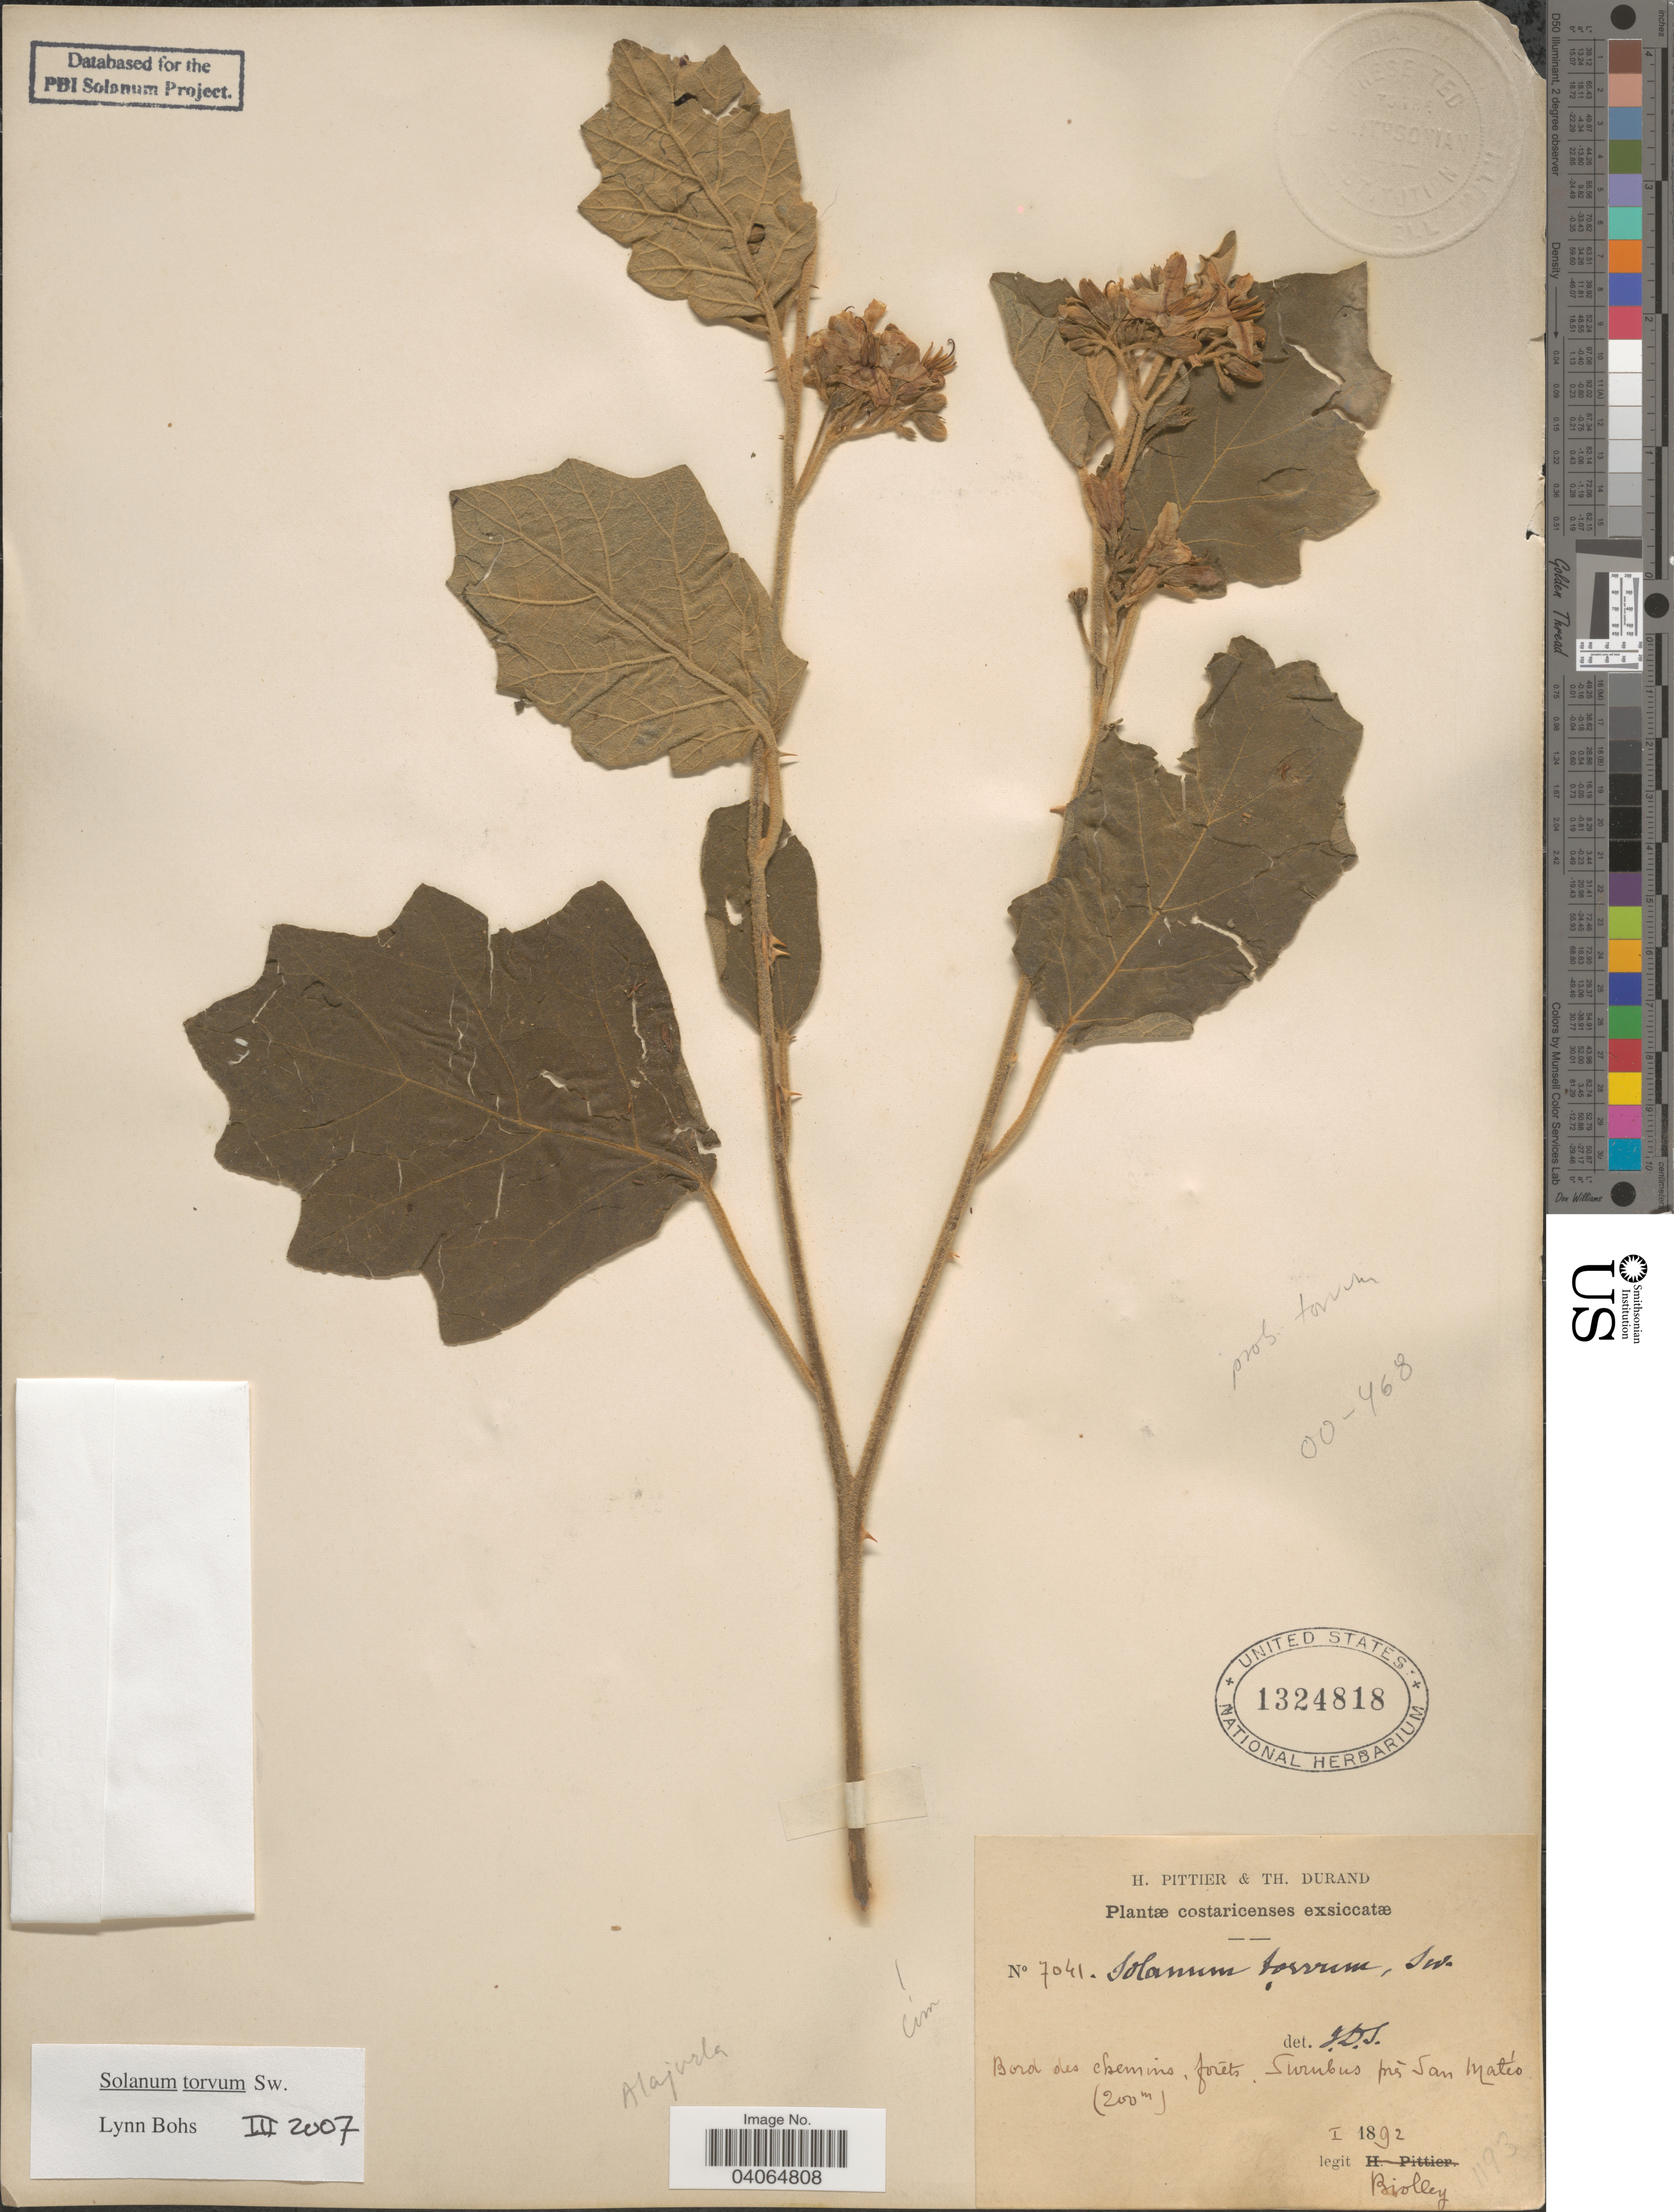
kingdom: Plantae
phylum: Tracheophyta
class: Magnoliopsida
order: Solanales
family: Solanaceae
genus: Solanum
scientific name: Solanum torvum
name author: Sw.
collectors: Biolley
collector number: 7041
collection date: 1892-01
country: Costa Rica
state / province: Alajuela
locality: Bord des chemins, forêts. Surubres près San Mateo.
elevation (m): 200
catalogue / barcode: US 1324818